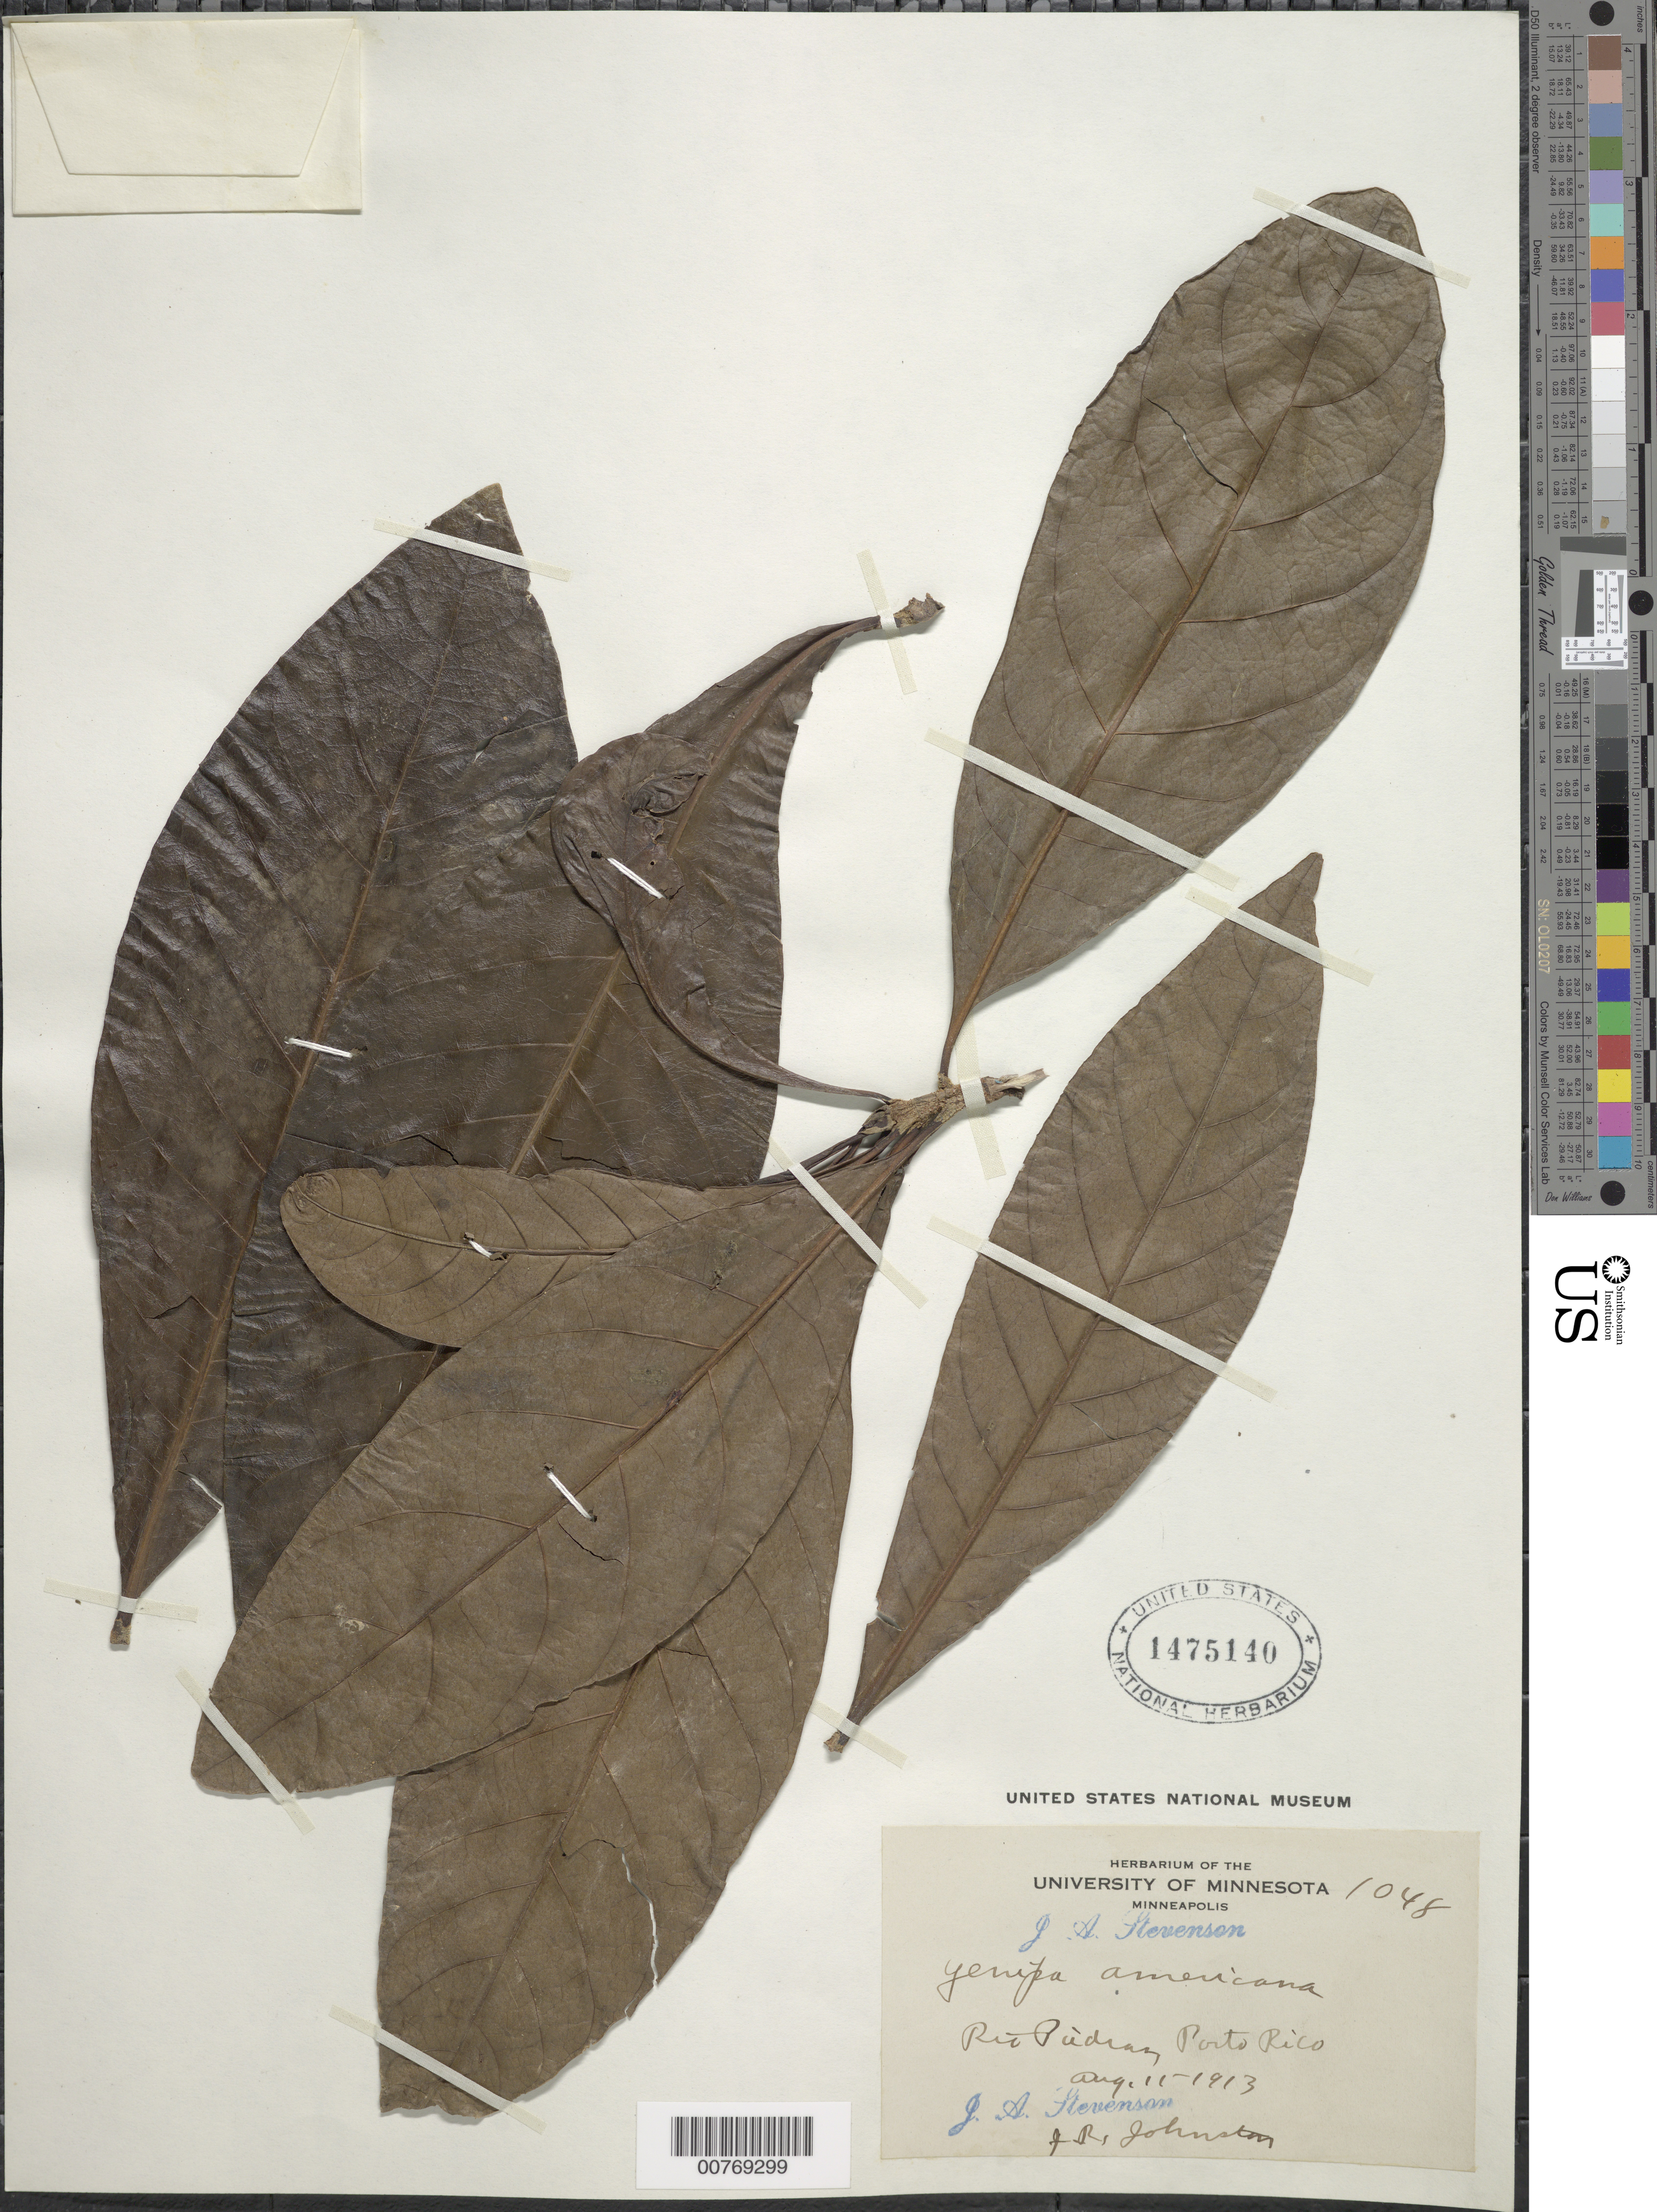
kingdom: Plantae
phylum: Tracheophyta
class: Magnoliopsida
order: Gentianales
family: Rubiaceae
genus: Genipa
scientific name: Genipa americana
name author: L.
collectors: J. Stevenson & J. Johnston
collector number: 1048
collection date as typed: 11 Aug 1913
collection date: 1913-08-11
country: Puerto Rico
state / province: San Juan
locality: Río Piedras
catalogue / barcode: US 1475140